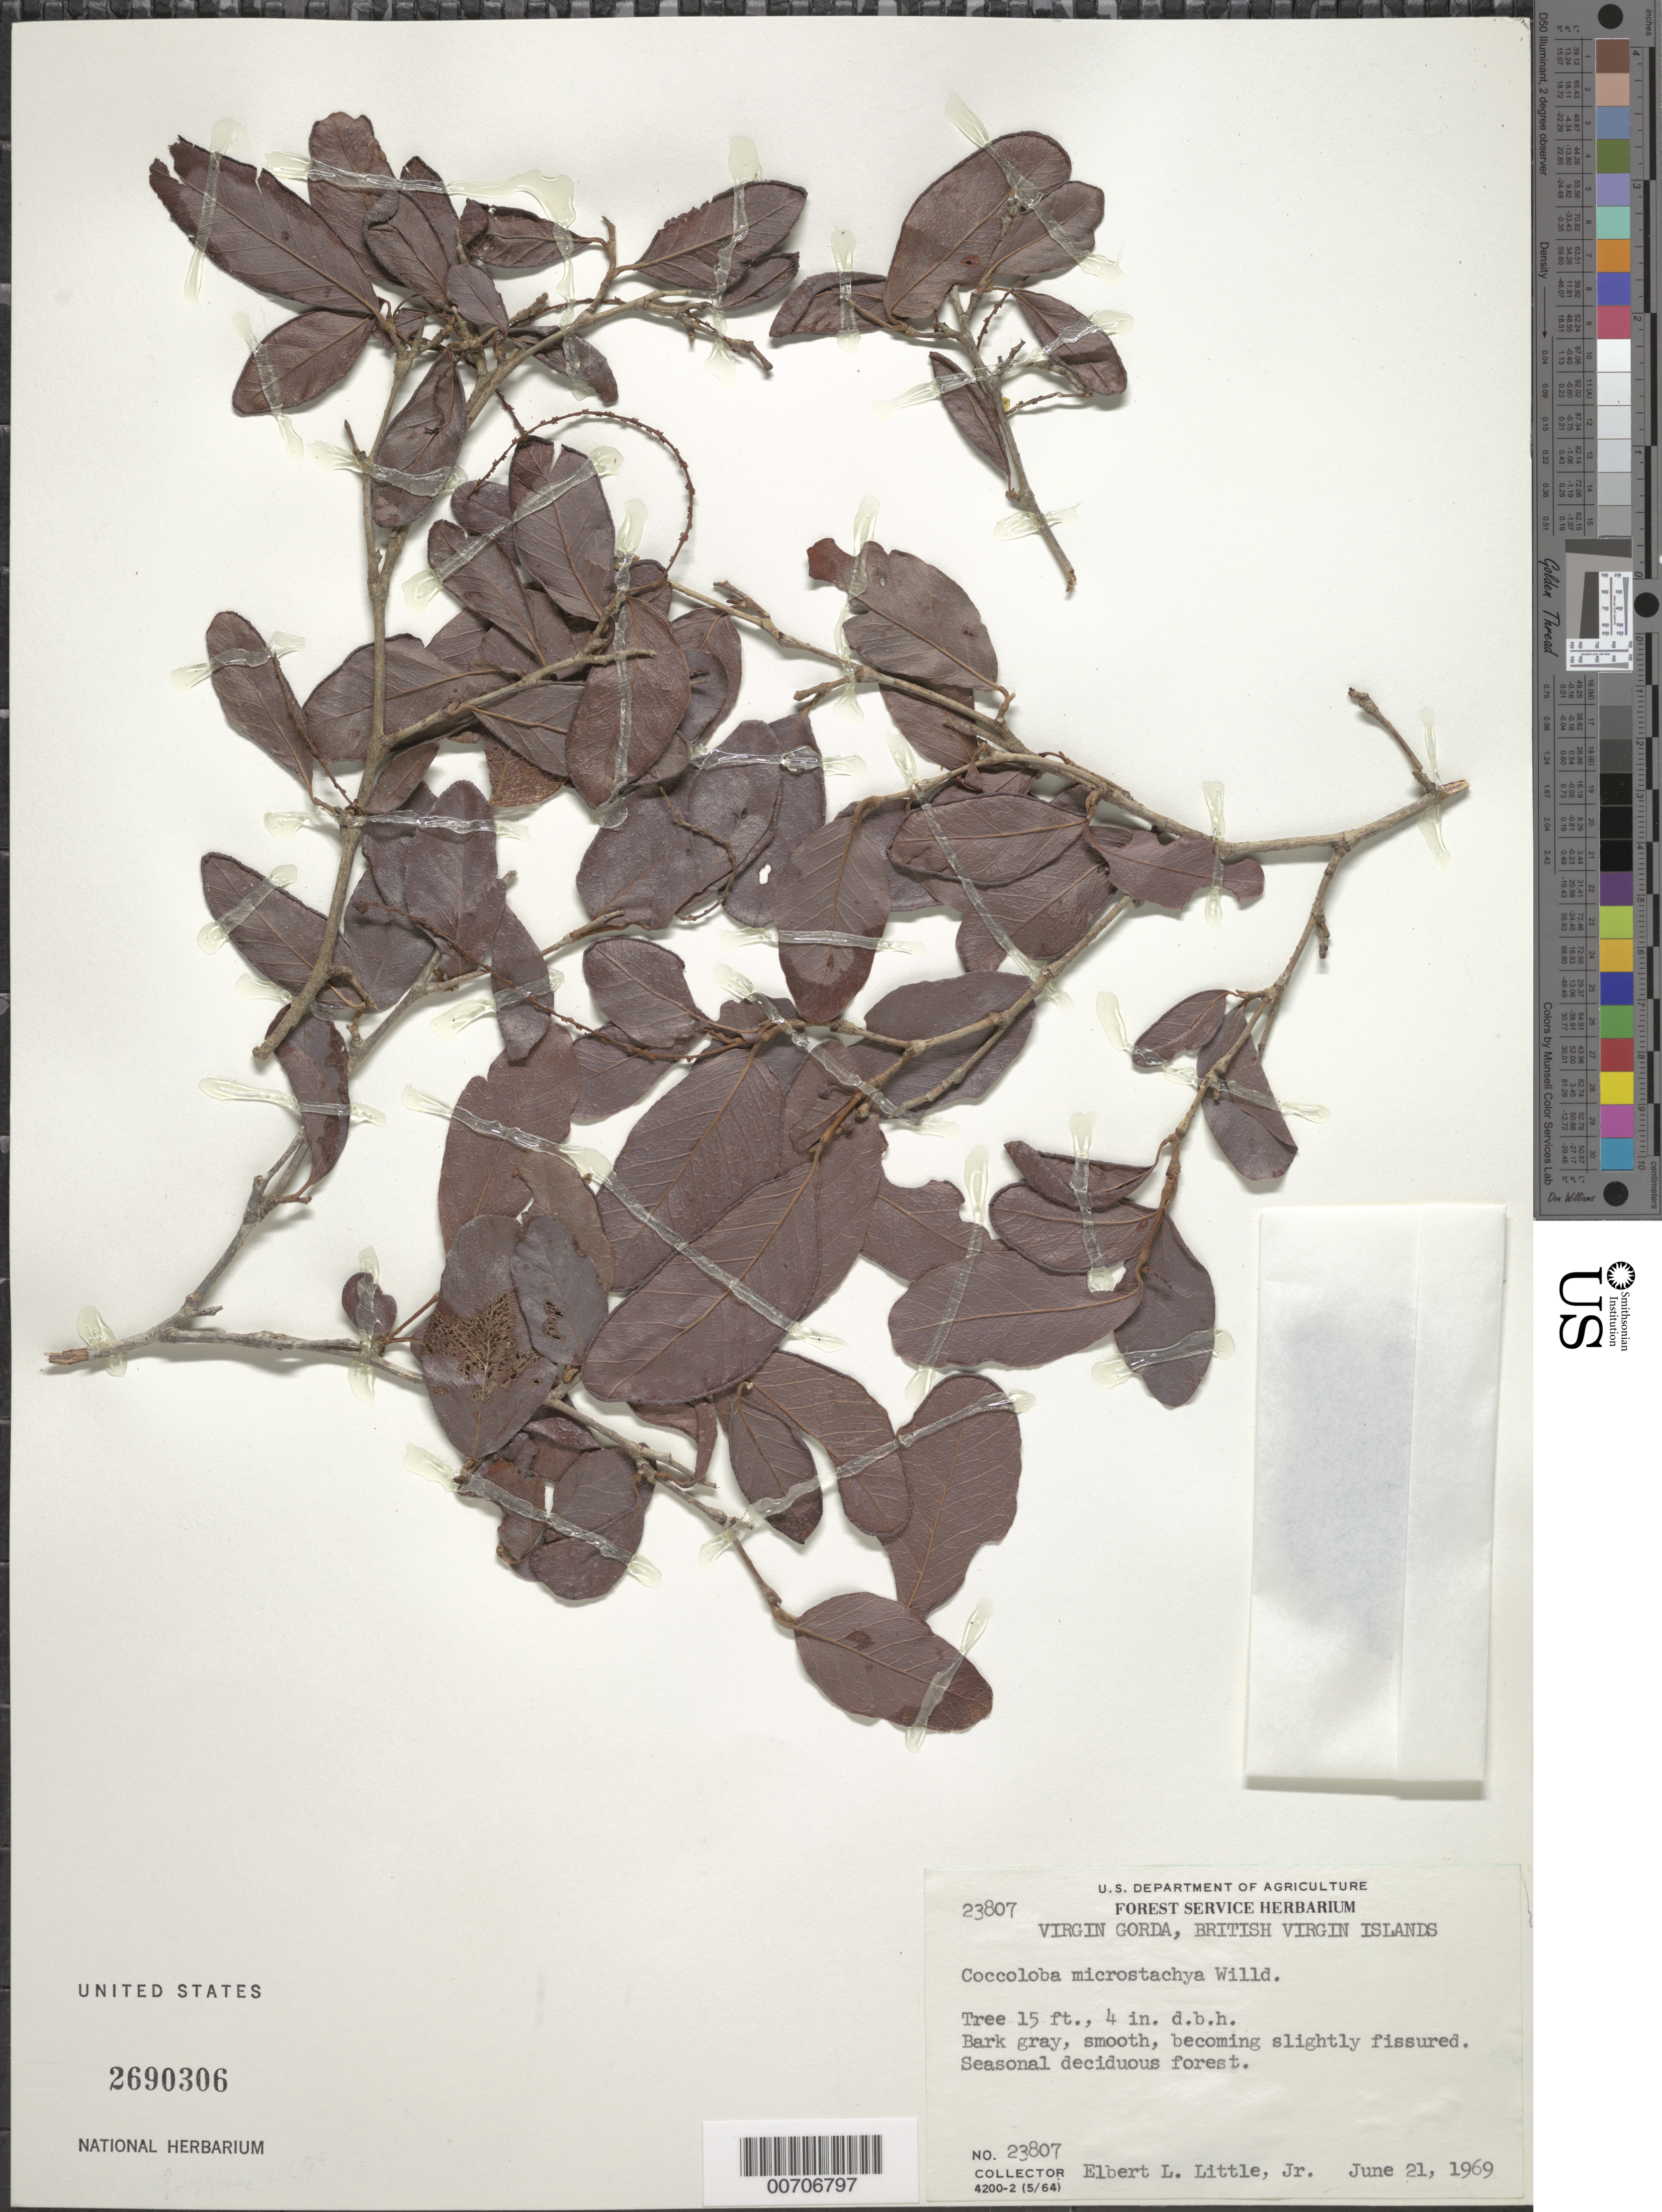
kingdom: Plantae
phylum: Tracheophyta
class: Magnoliopsida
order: Caryophyllales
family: Polygonaceae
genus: Coccoloba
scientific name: Coccoloba microstachya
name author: Willd.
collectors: E. L. Little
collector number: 23807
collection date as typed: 21 Jun 1969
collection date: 1969-06-21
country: British Virgin Islands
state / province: Virgin Gorda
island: Virgin Gorda Island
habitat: Seasonal deciduous forest.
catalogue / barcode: US 2690306